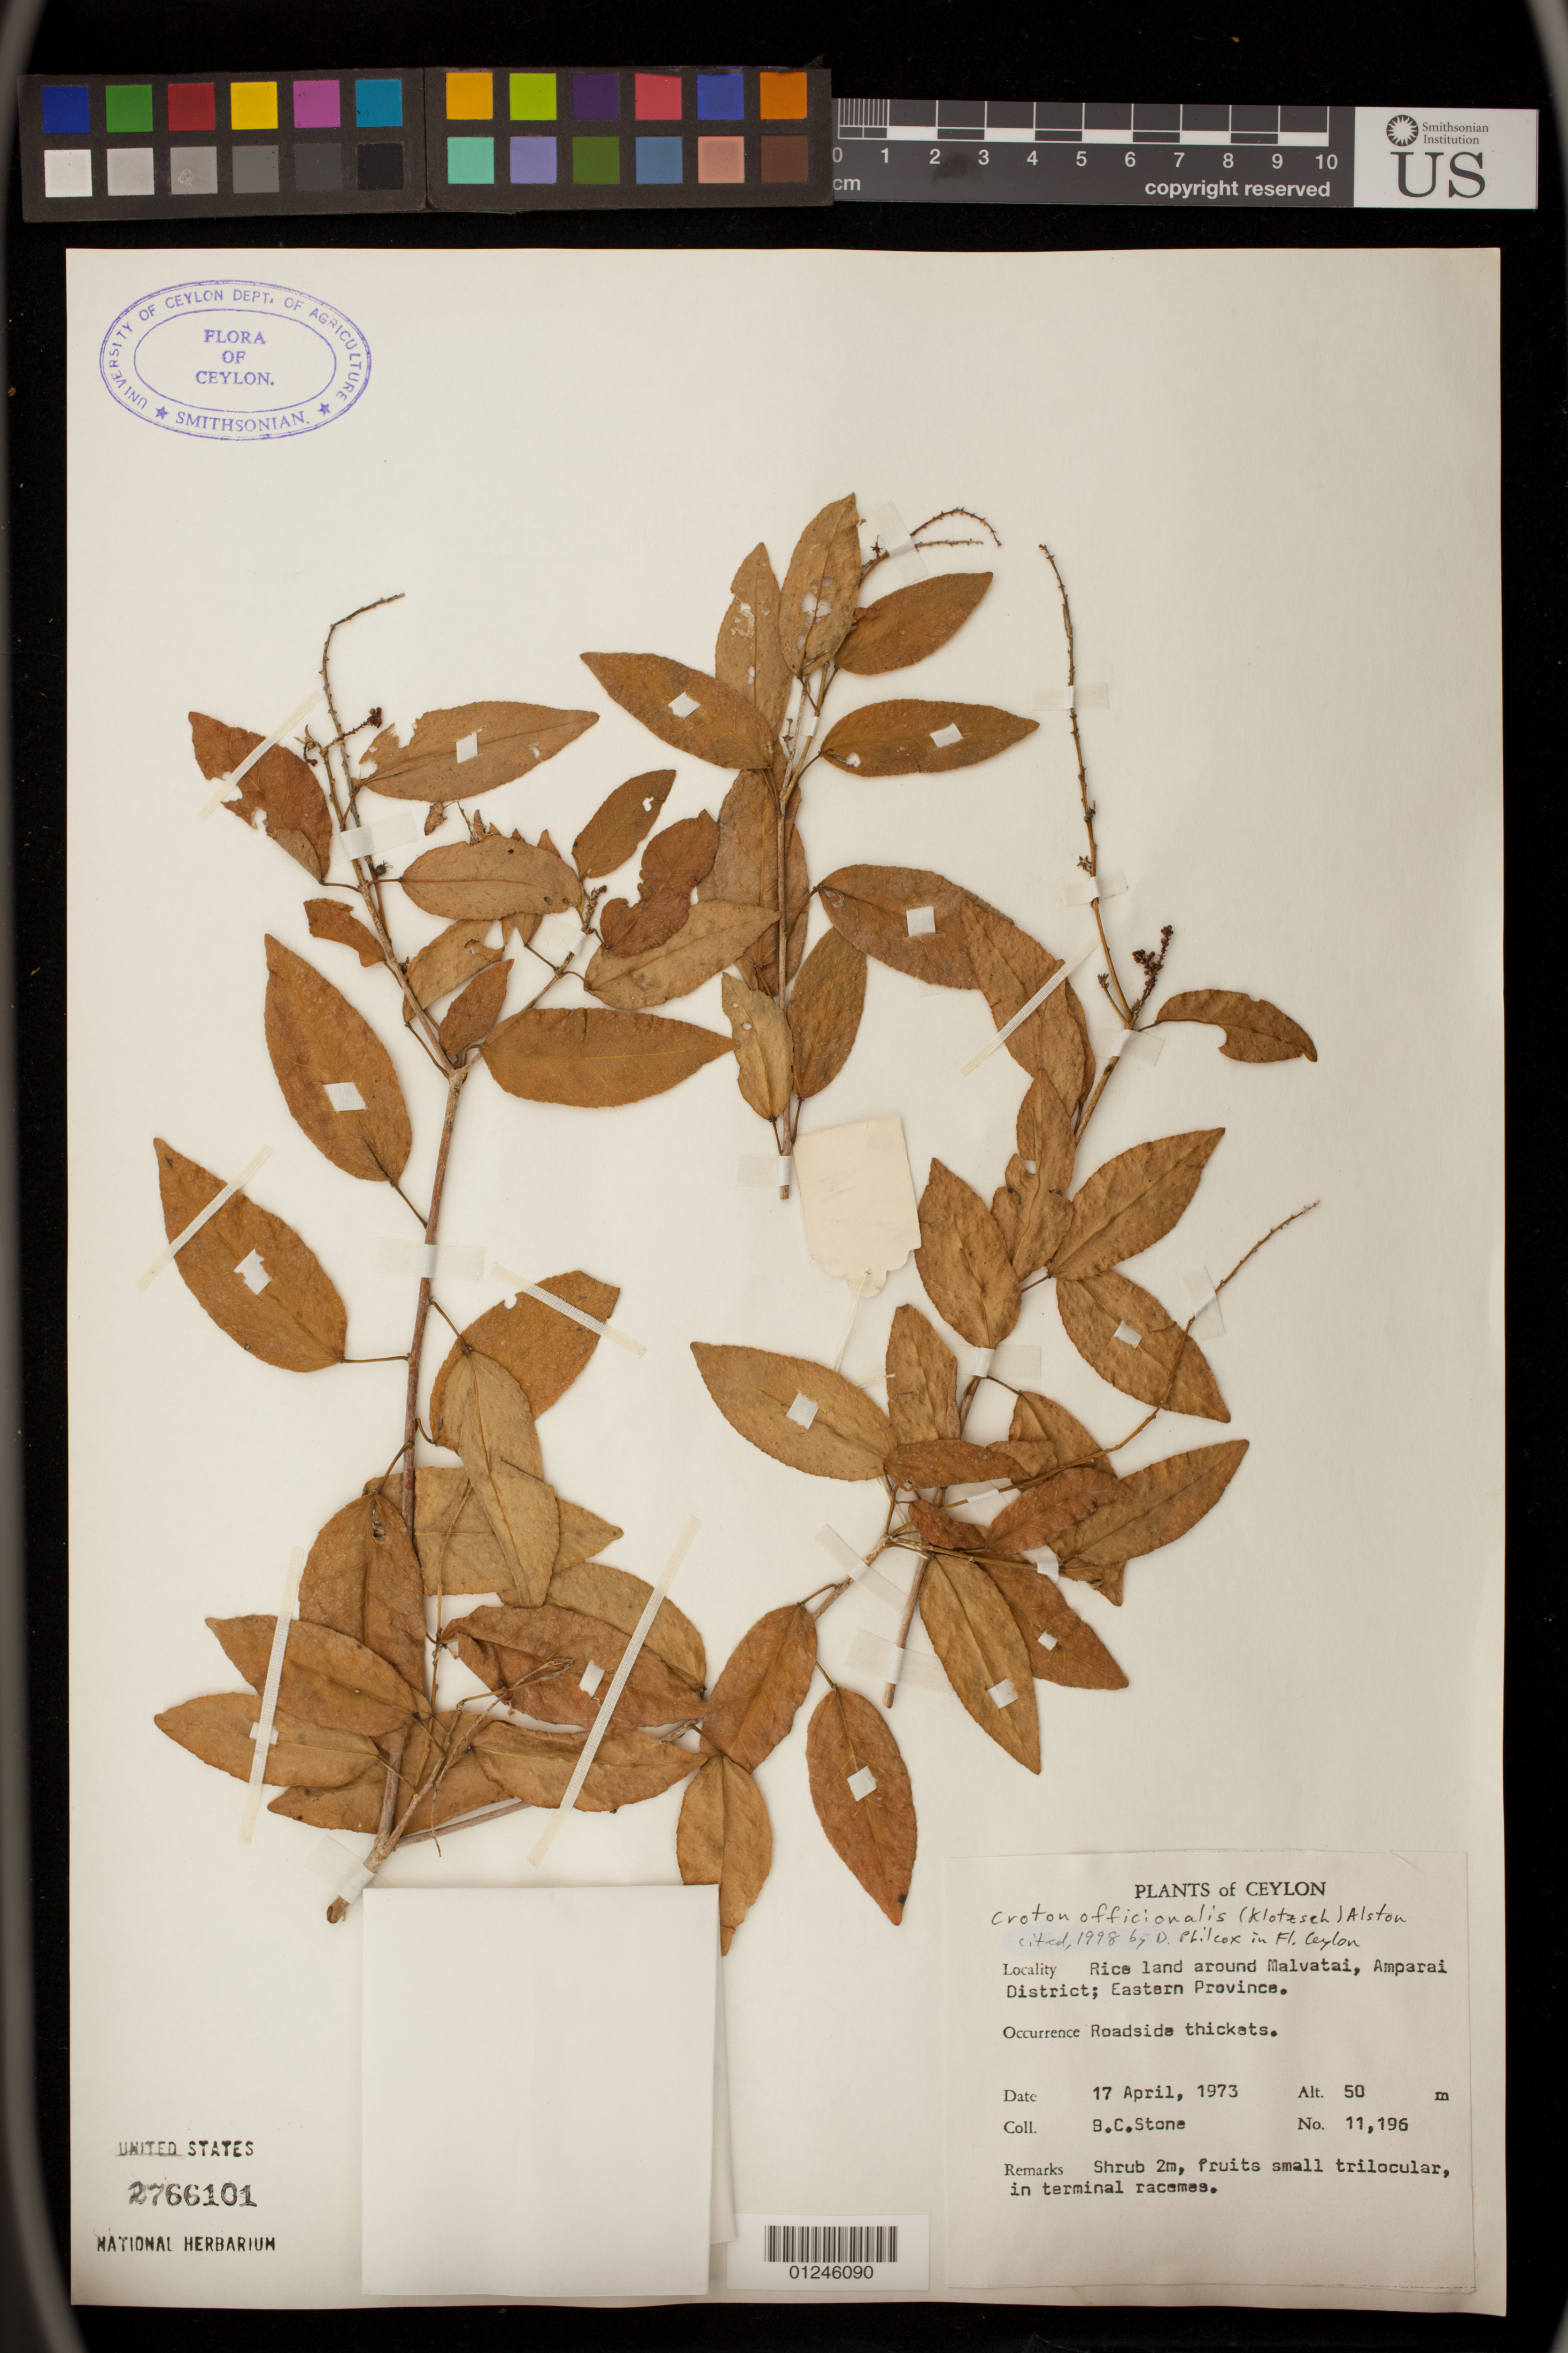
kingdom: Plantae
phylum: Tracheophyta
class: Magnoliopsida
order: Malpighiales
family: Euphorbiaceae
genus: Croton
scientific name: Croton officinalis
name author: (Klotzsch) Alston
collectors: B. C. Stone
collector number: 11196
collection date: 1973-04-17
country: Sri Lanka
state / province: Eastern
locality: Rice land around Malvatai, Amparai District. Roadside thickets.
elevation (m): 50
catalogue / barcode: US 2766101